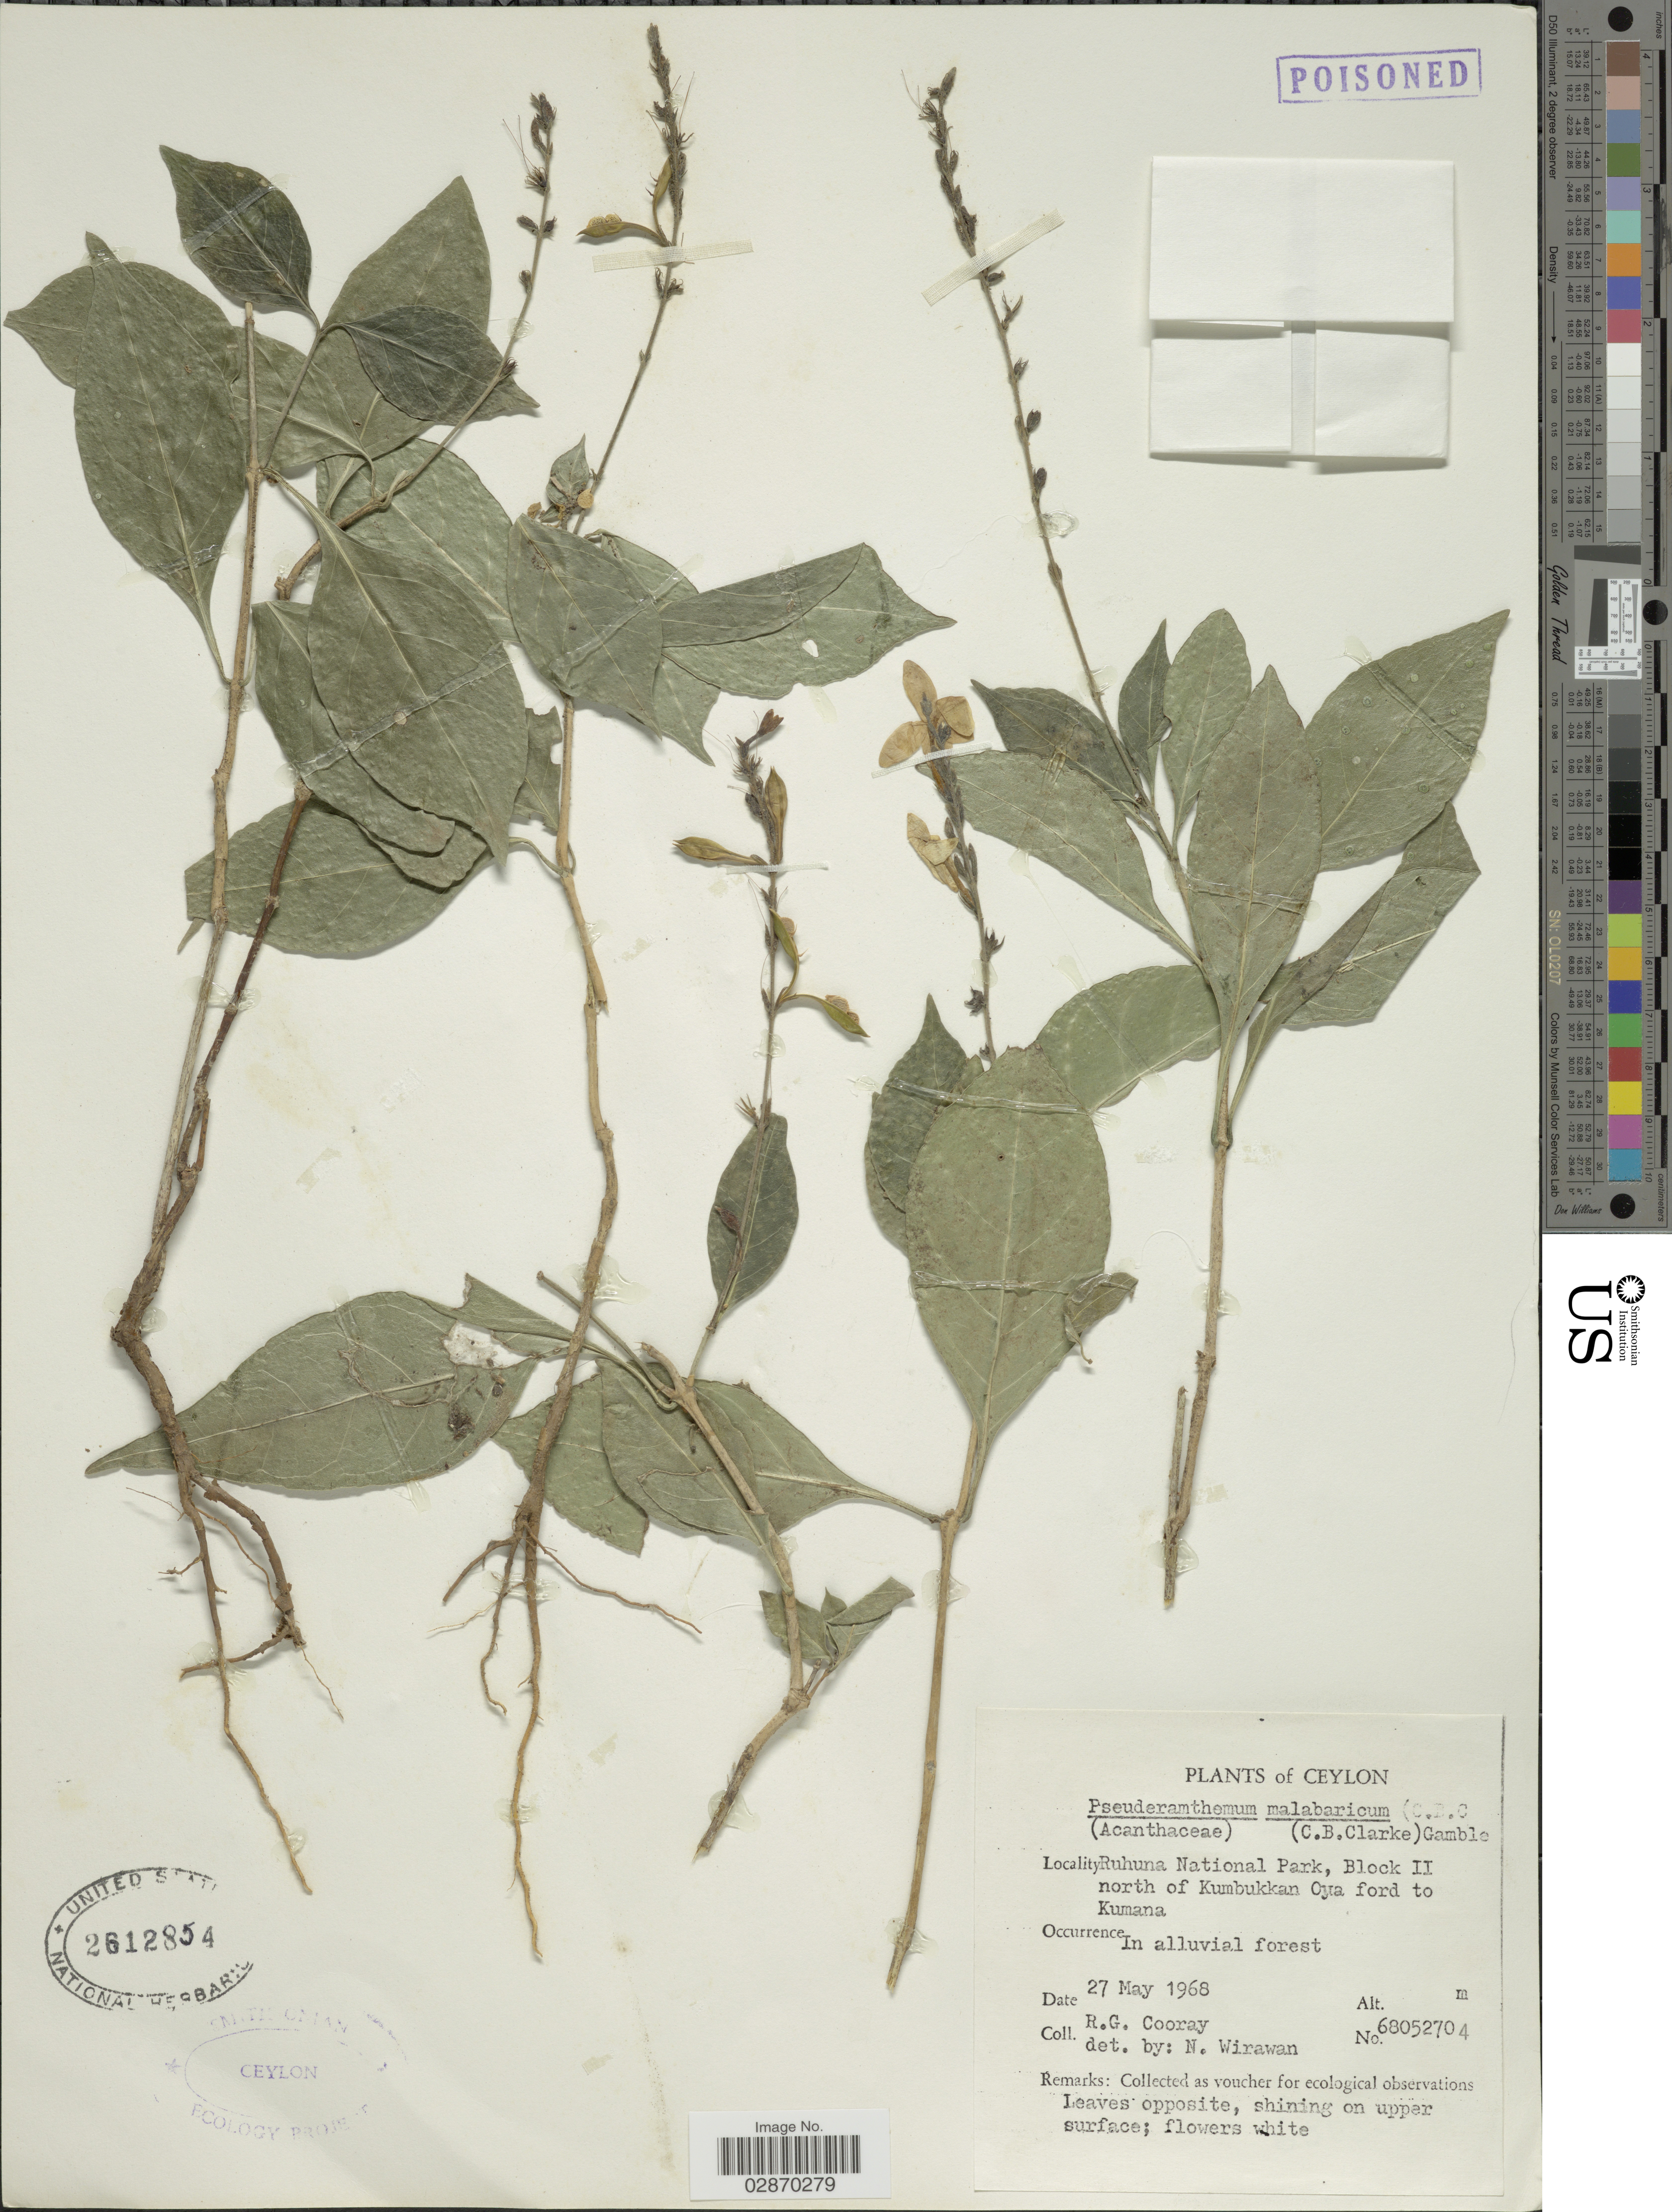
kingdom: Plantae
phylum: Tracheophyta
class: Magnoliopsida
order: Lamiales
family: Acanthaceae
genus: Pseuderanthemum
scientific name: Pseuderanthemum latifolium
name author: (Vahl) B. Hansen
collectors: R. Cooray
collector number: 68052704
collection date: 1968-05-27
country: Sri Lanka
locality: Ceylon. Ruhuna National Park, Block II north of Kumbukkan Oya ford to Kumana.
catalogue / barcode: US 2612854